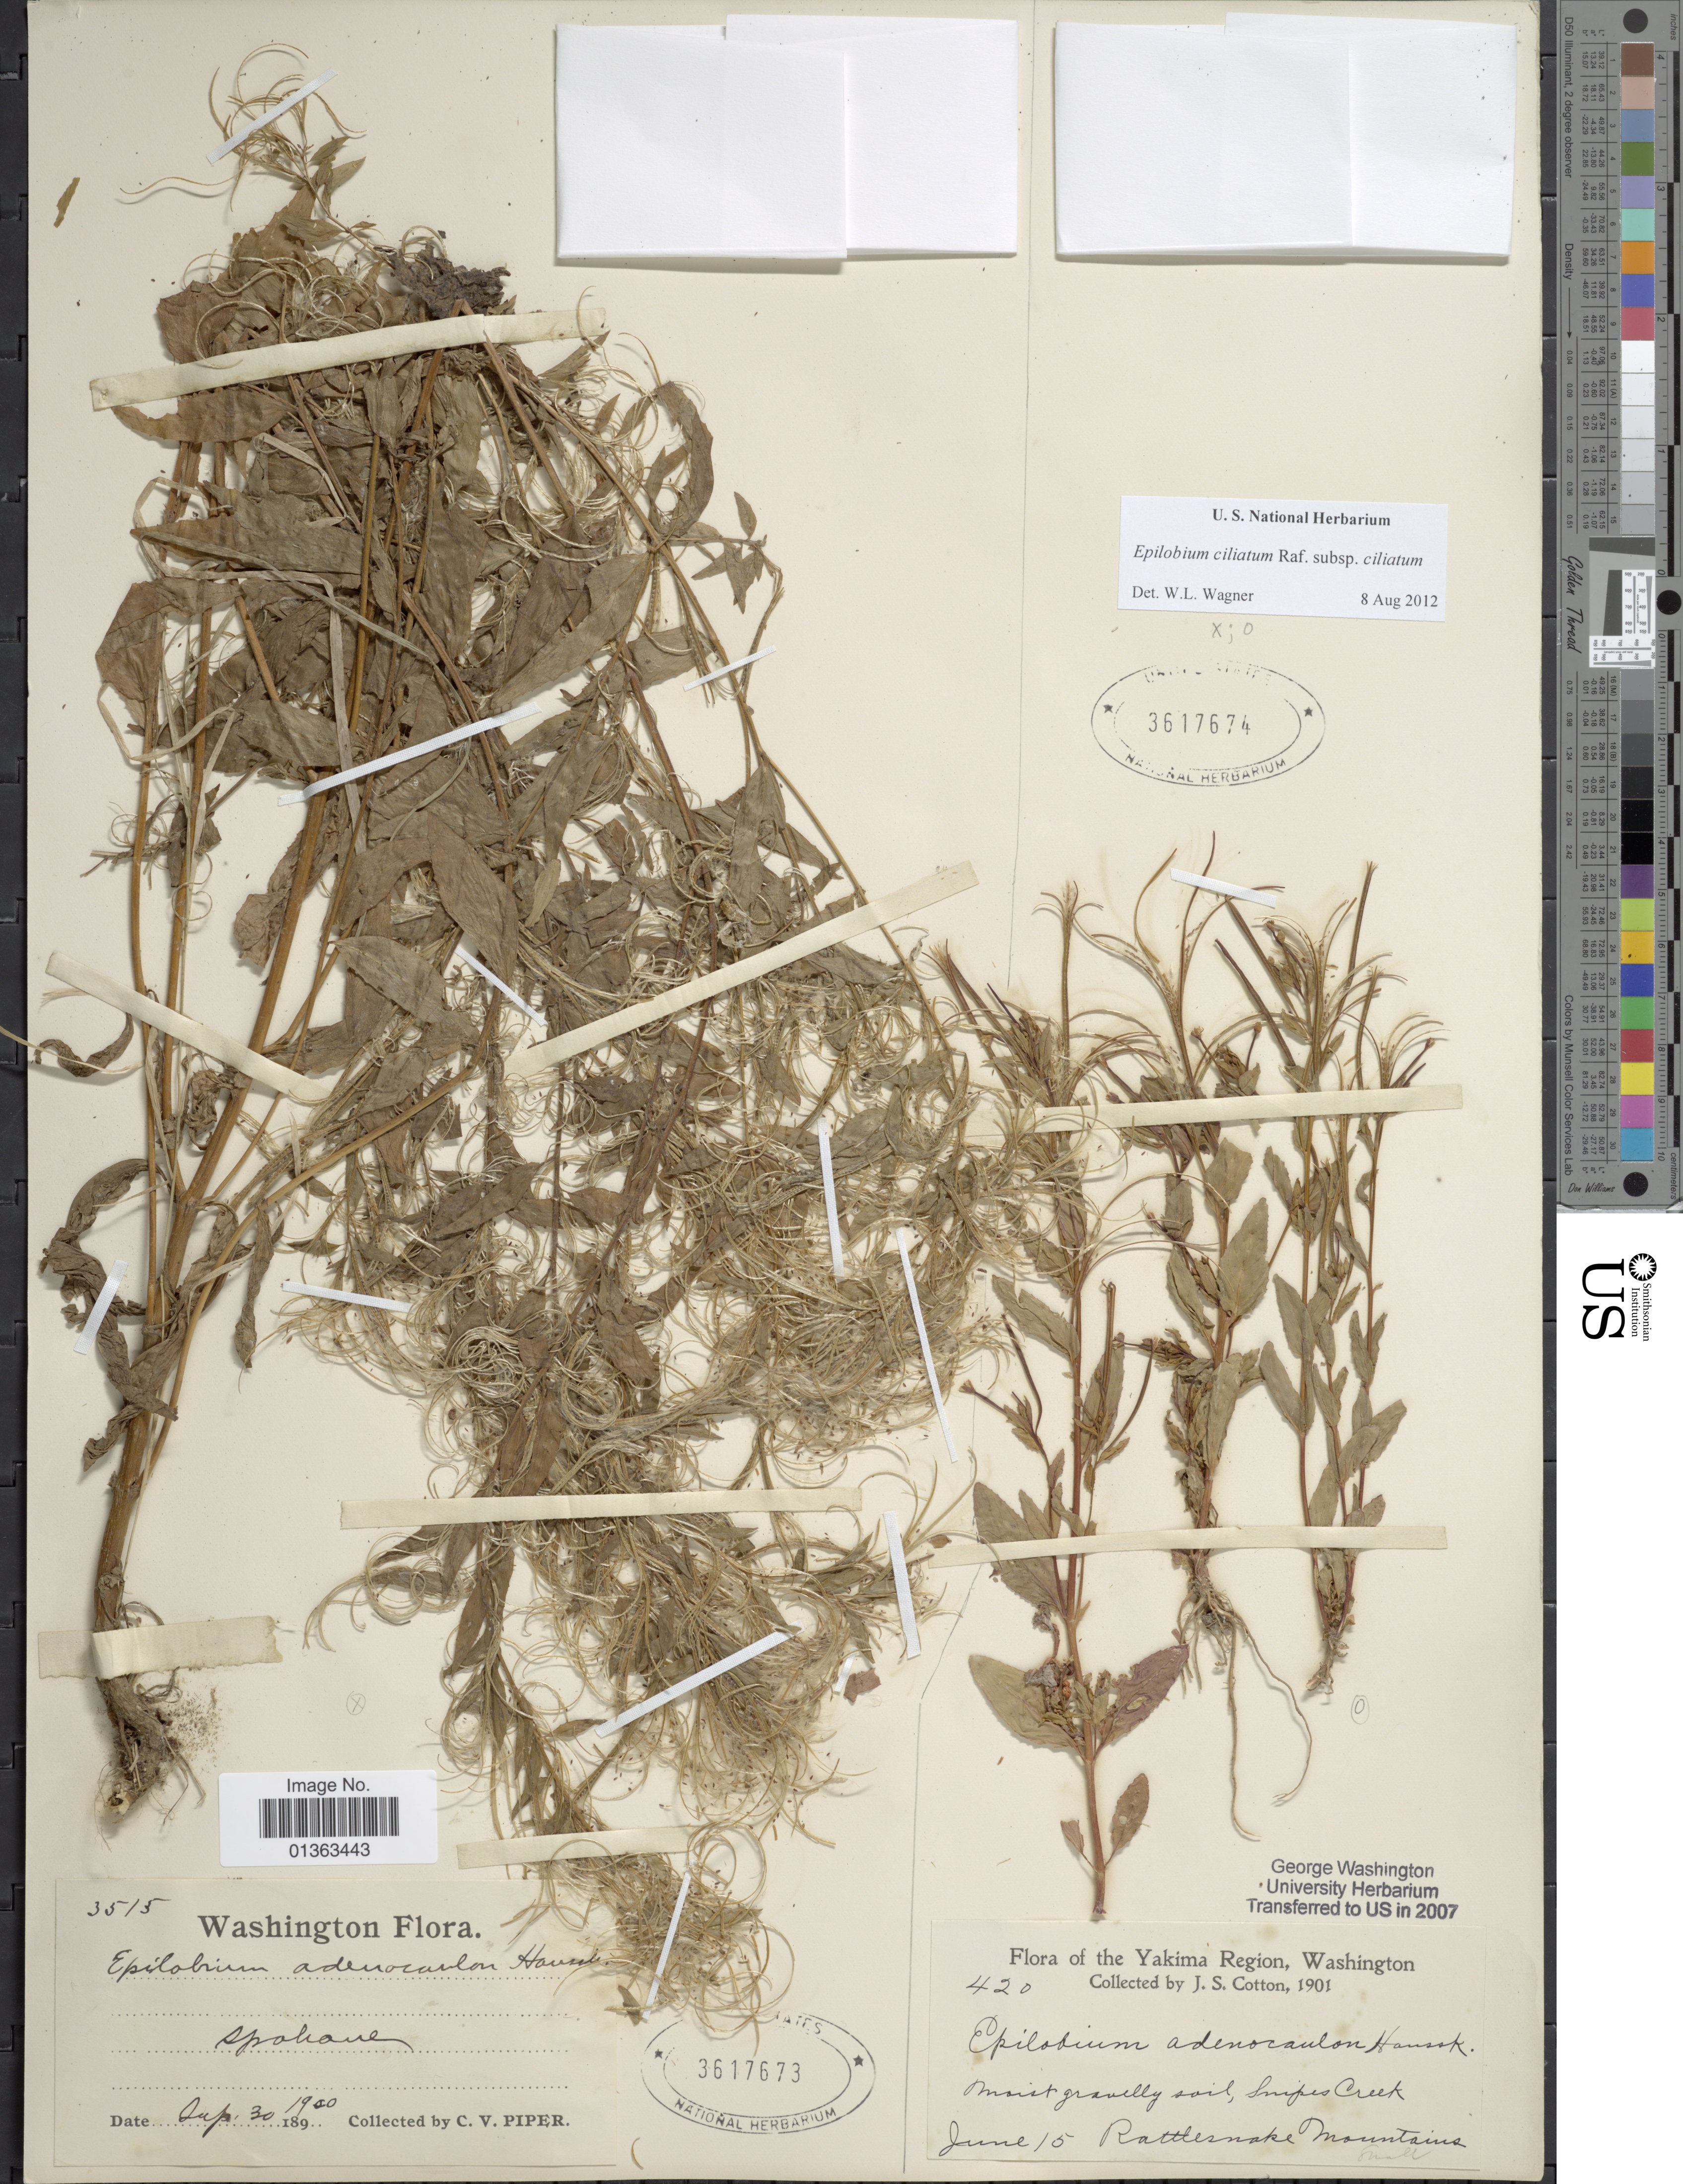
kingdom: Plantae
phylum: Tracheophyta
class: Magnoliopsida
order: Myrtales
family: Onagraceae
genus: Epilobium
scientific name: Epilobium ciliatum subsp. ciliatum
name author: Raf.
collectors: J. S. Cotton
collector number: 420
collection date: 1901-06-15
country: United States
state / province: Washington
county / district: Yakima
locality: Yakima Region. Snipes Creek, Rattlesnake Mountains.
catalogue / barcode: US 3617674-2